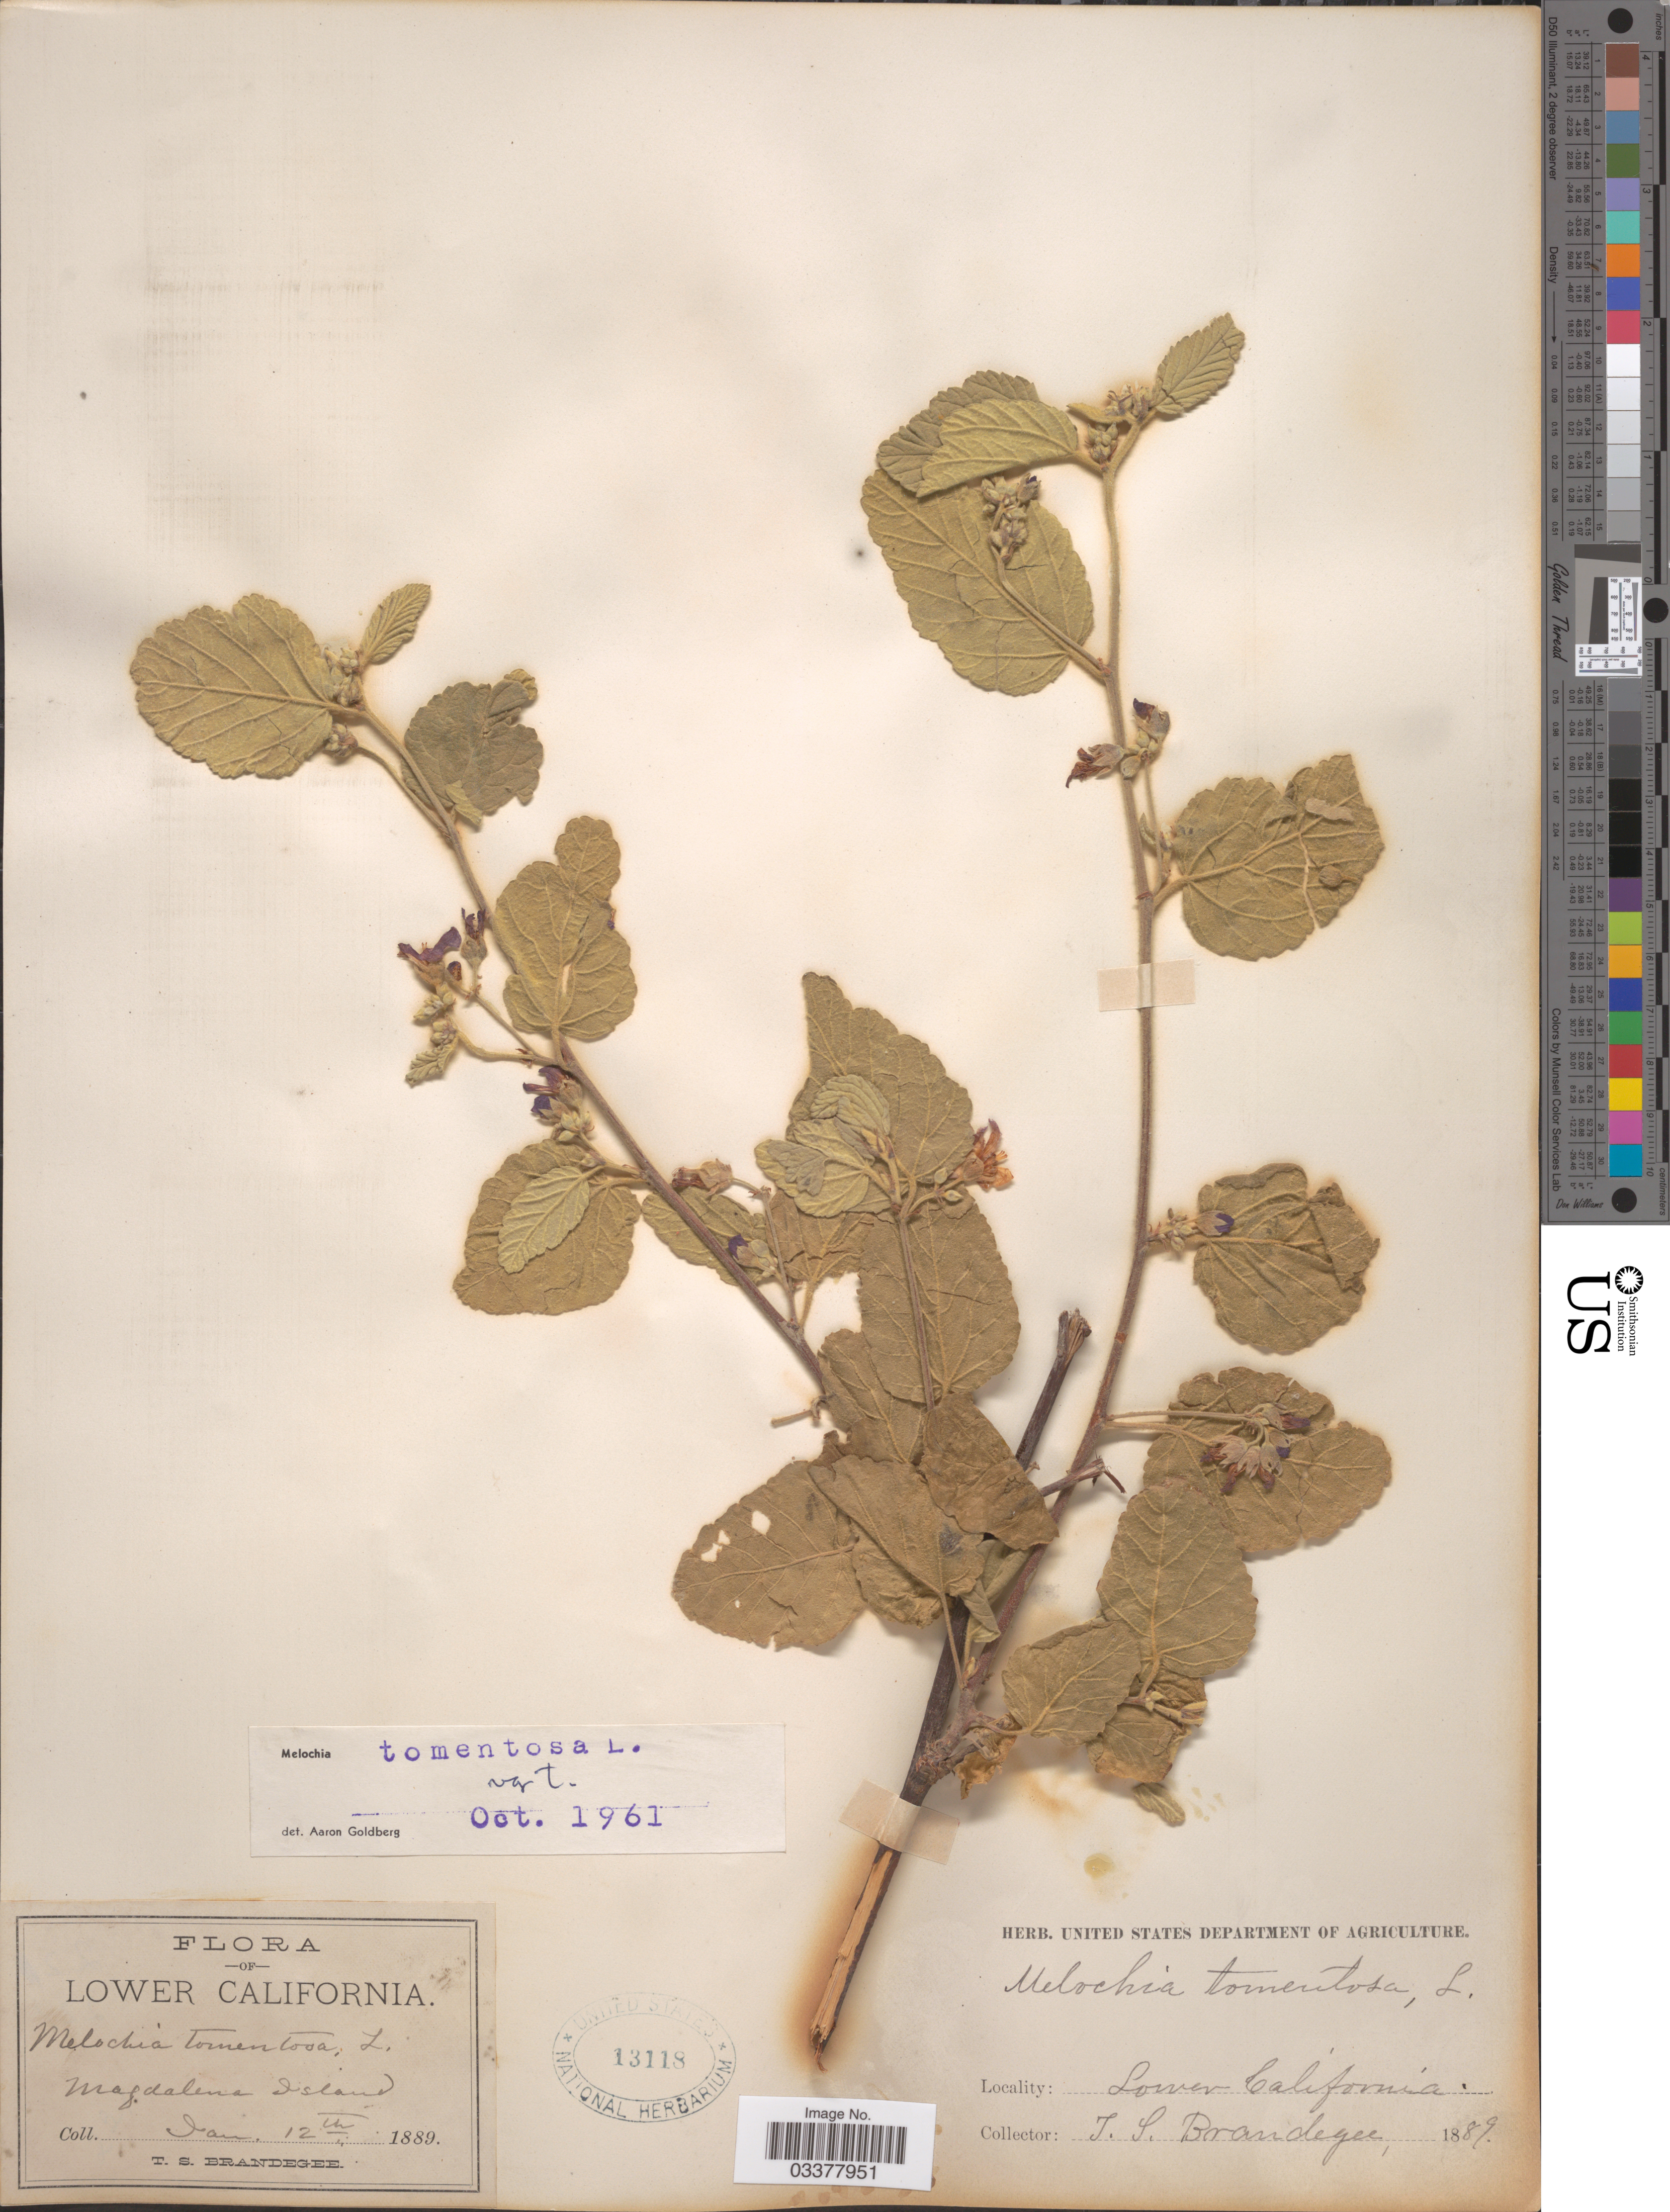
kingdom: Plantae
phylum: Tracheophyta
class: Magnoliopsida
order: Malvales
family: Malvaceae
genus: Melochia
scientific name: Melochia tomentosa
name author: L.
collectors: T. S. Brandegee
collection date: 1889-01-12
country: Mexico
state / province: Baja California Sur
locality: Lower California. Magdalena Island.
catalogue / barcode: US 13118